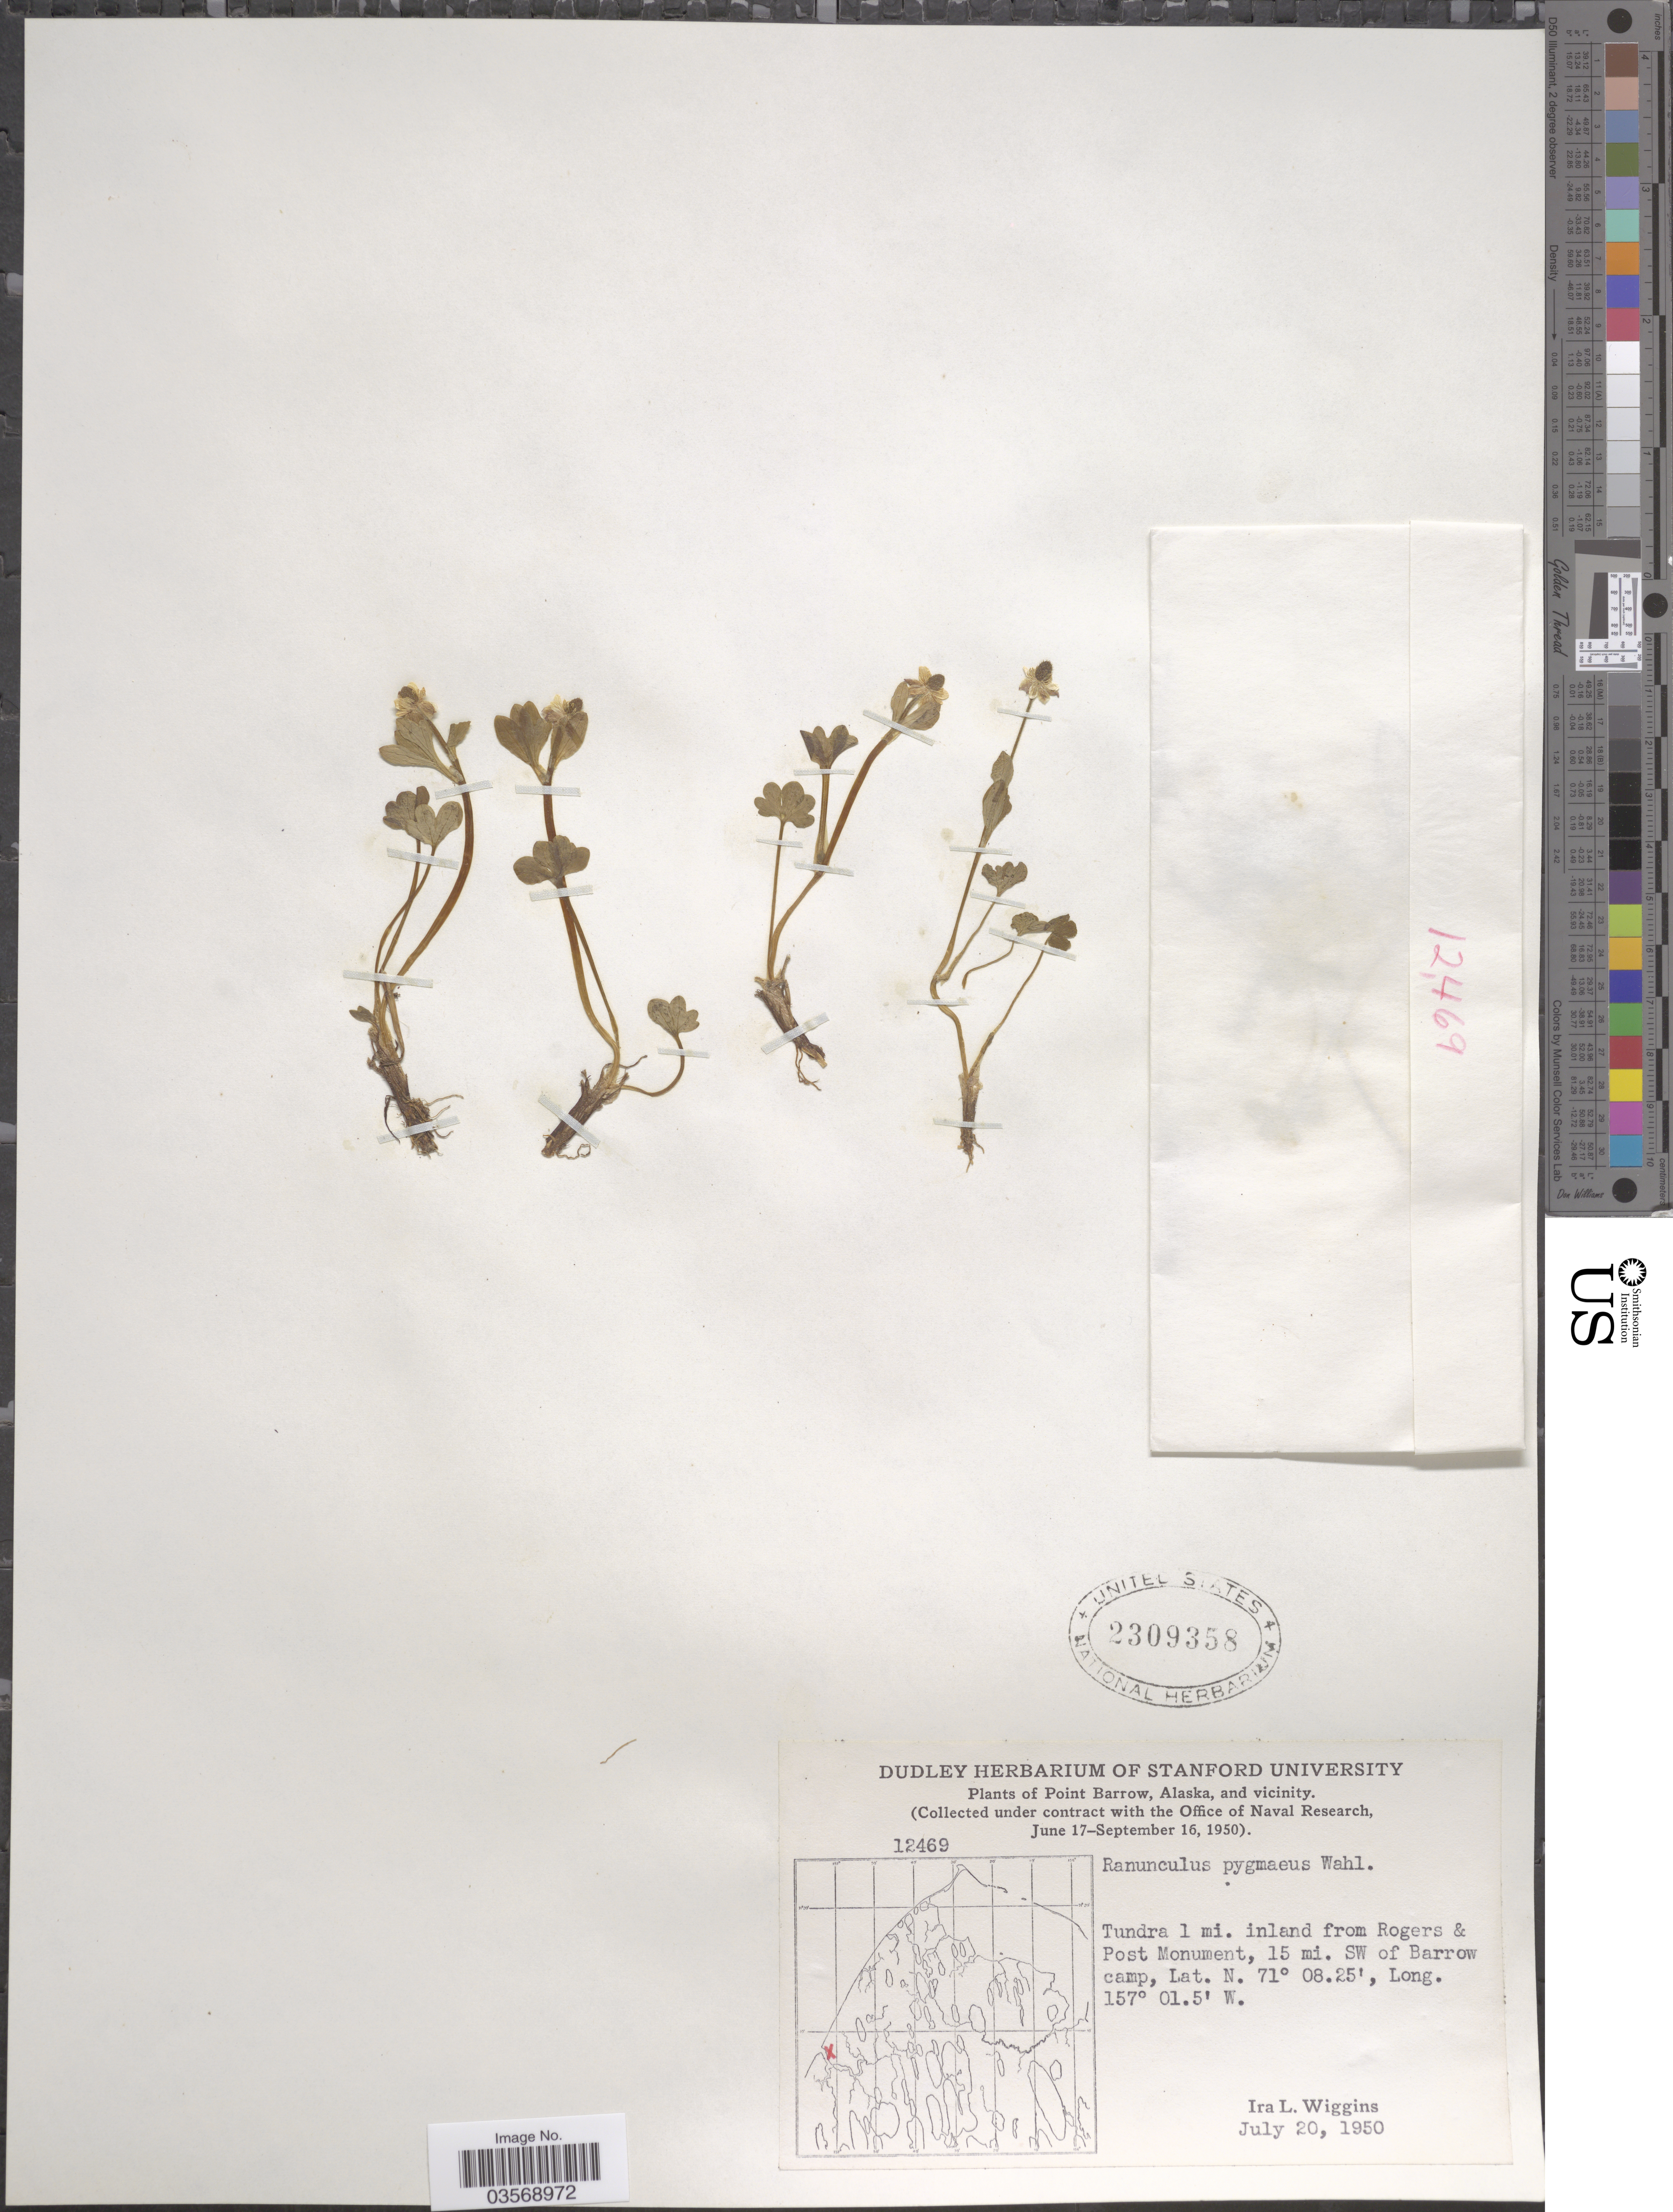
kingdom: Plantae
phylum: Tracheophyta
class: Magnoliopsida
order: Ranunculales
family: Ranunculaceae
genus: Ranunculus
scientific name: Ranunculus pygmaeus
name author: Wahlenb.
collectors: I. L. Wiggins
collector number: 12469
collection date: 1950-07-20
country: United States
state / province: Alaska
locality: Point Barrow, Alaska, and vicinity. 1 mi. inland from Rogers & Post Monument, 15 mi. SW of Barrow camp.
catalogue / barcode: US 2309358